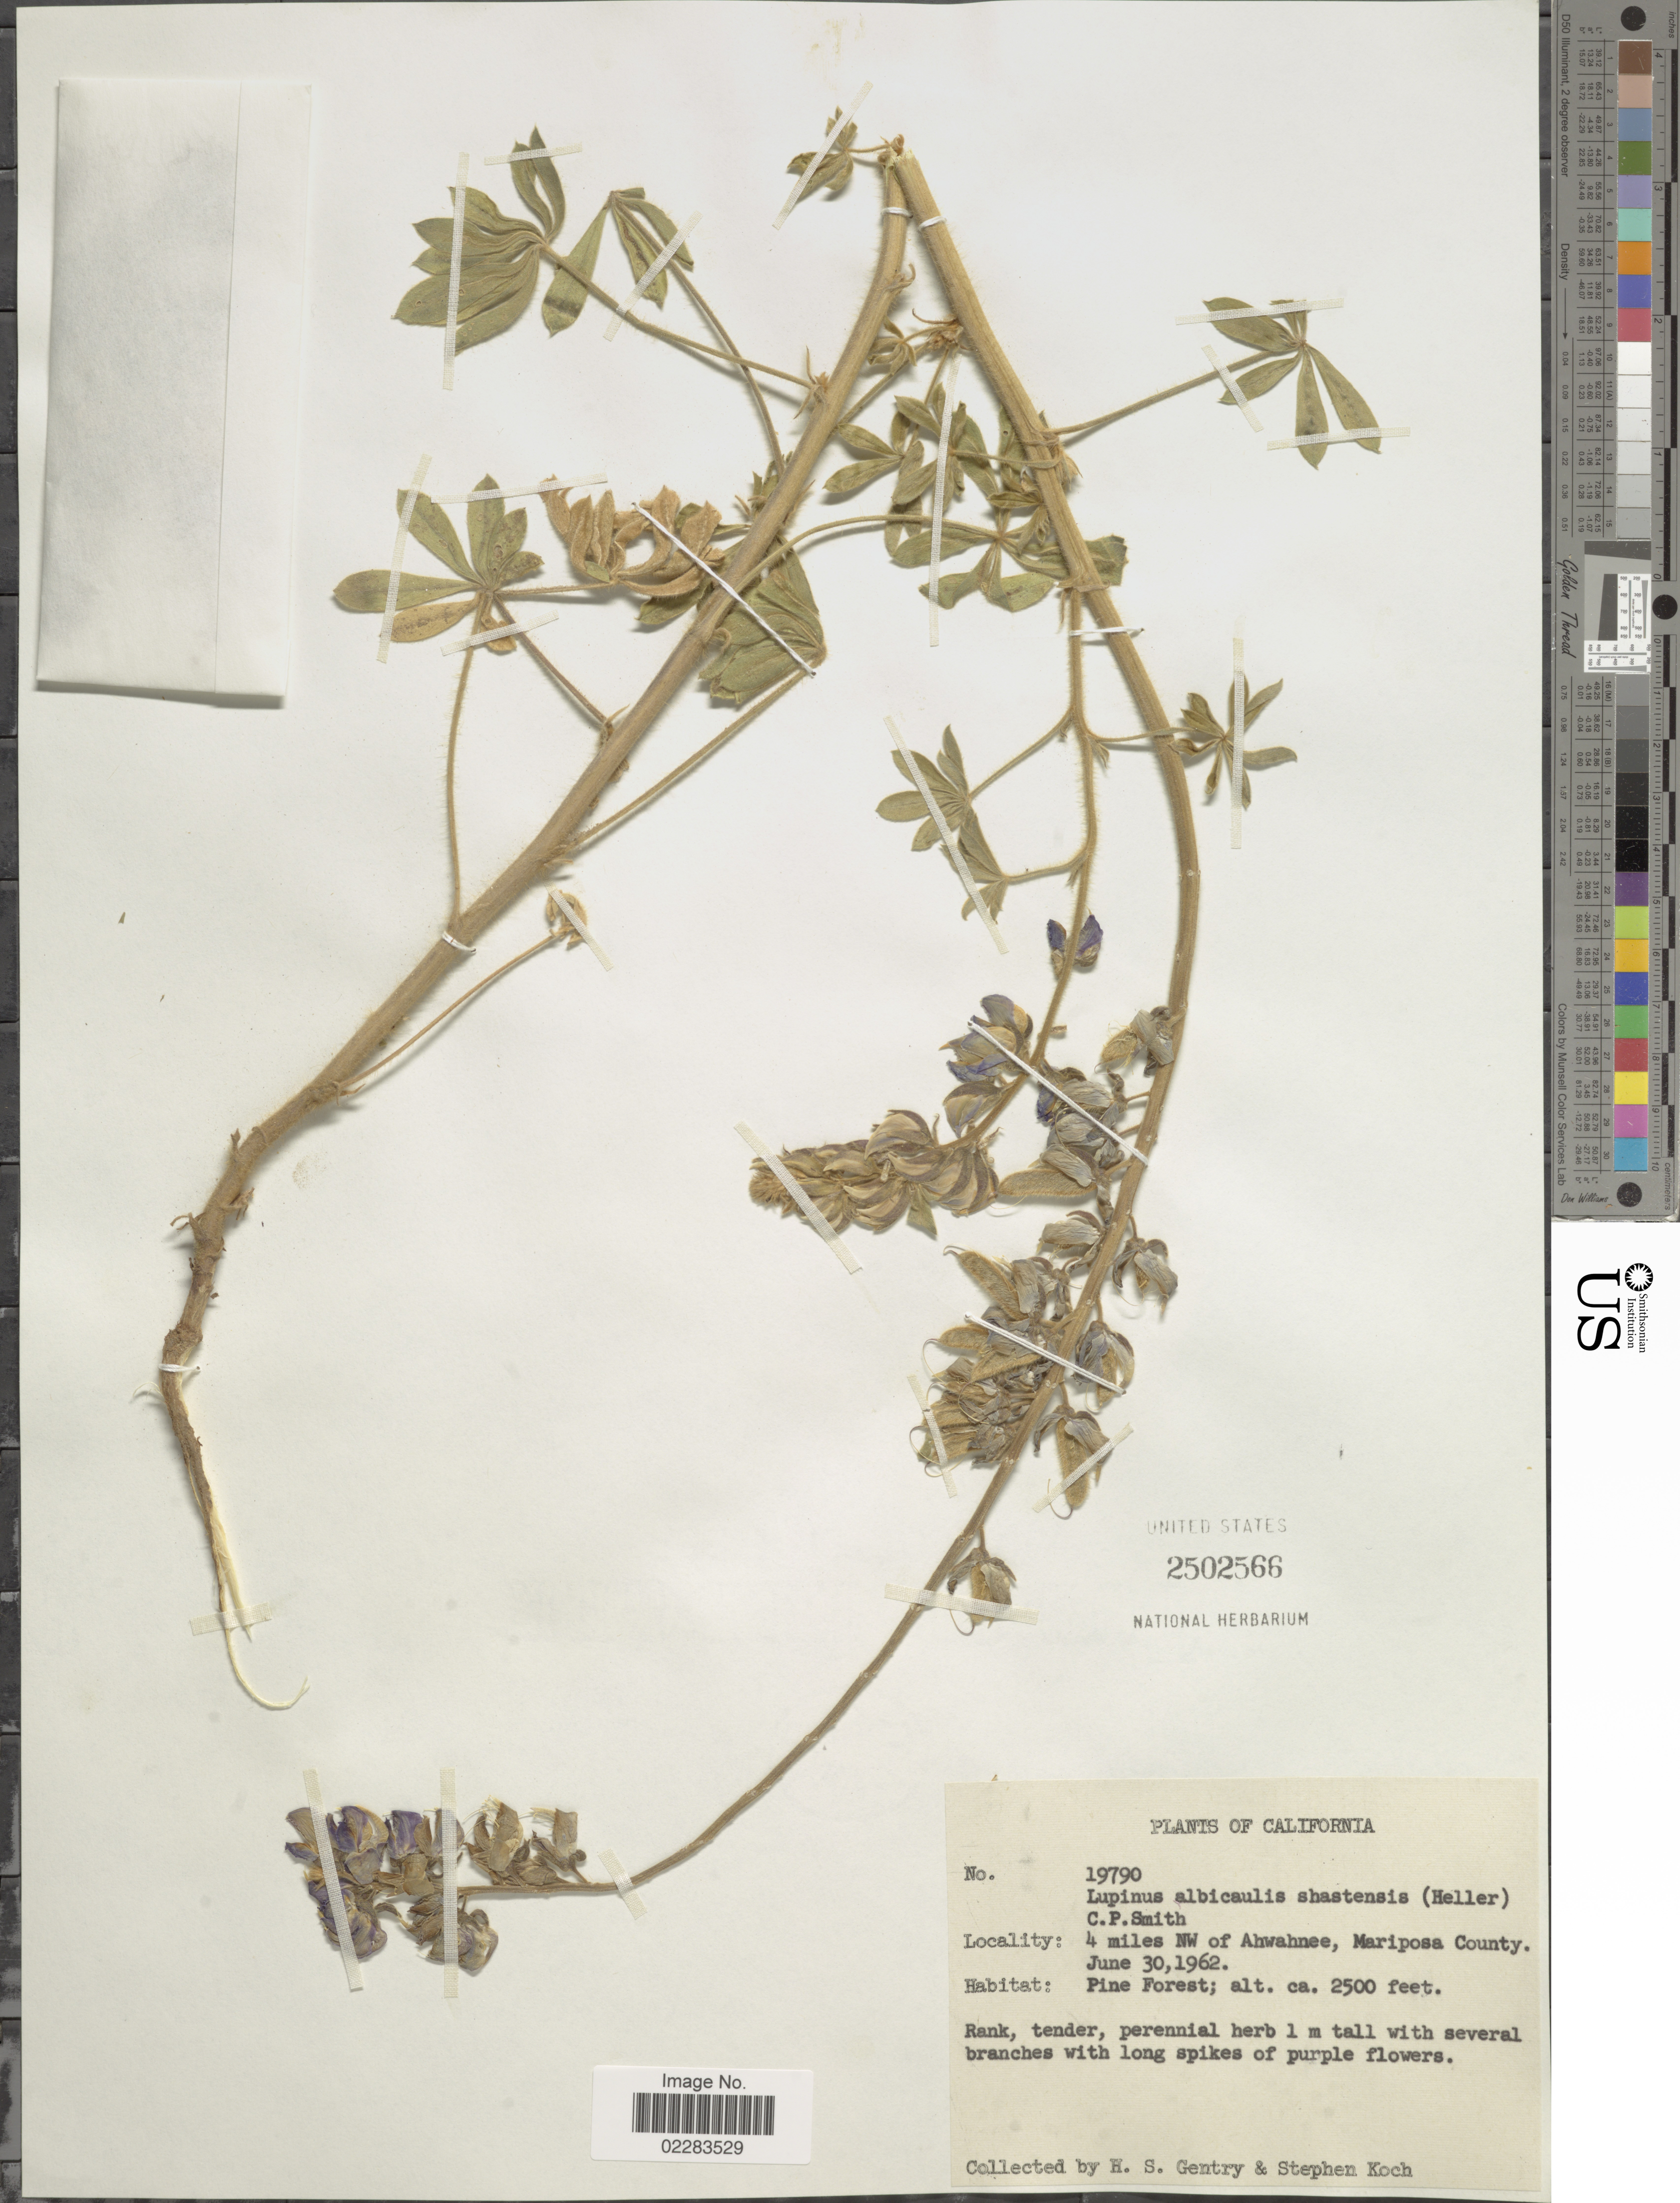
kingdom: Plantae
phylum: Tracheophyta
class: Magnoliopsida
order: Fabales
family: Fabaceae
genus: Lupinus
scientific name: Lupinus albicaulis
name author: Douglas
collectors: H. S. Gentry & S. D. Koch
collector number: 19790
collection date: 1962-06-30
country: United States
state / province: California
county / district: Mariposa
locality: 4 miles NW of Ahwahnee, Mariposa County.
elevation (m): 762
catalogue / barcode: US 2502566